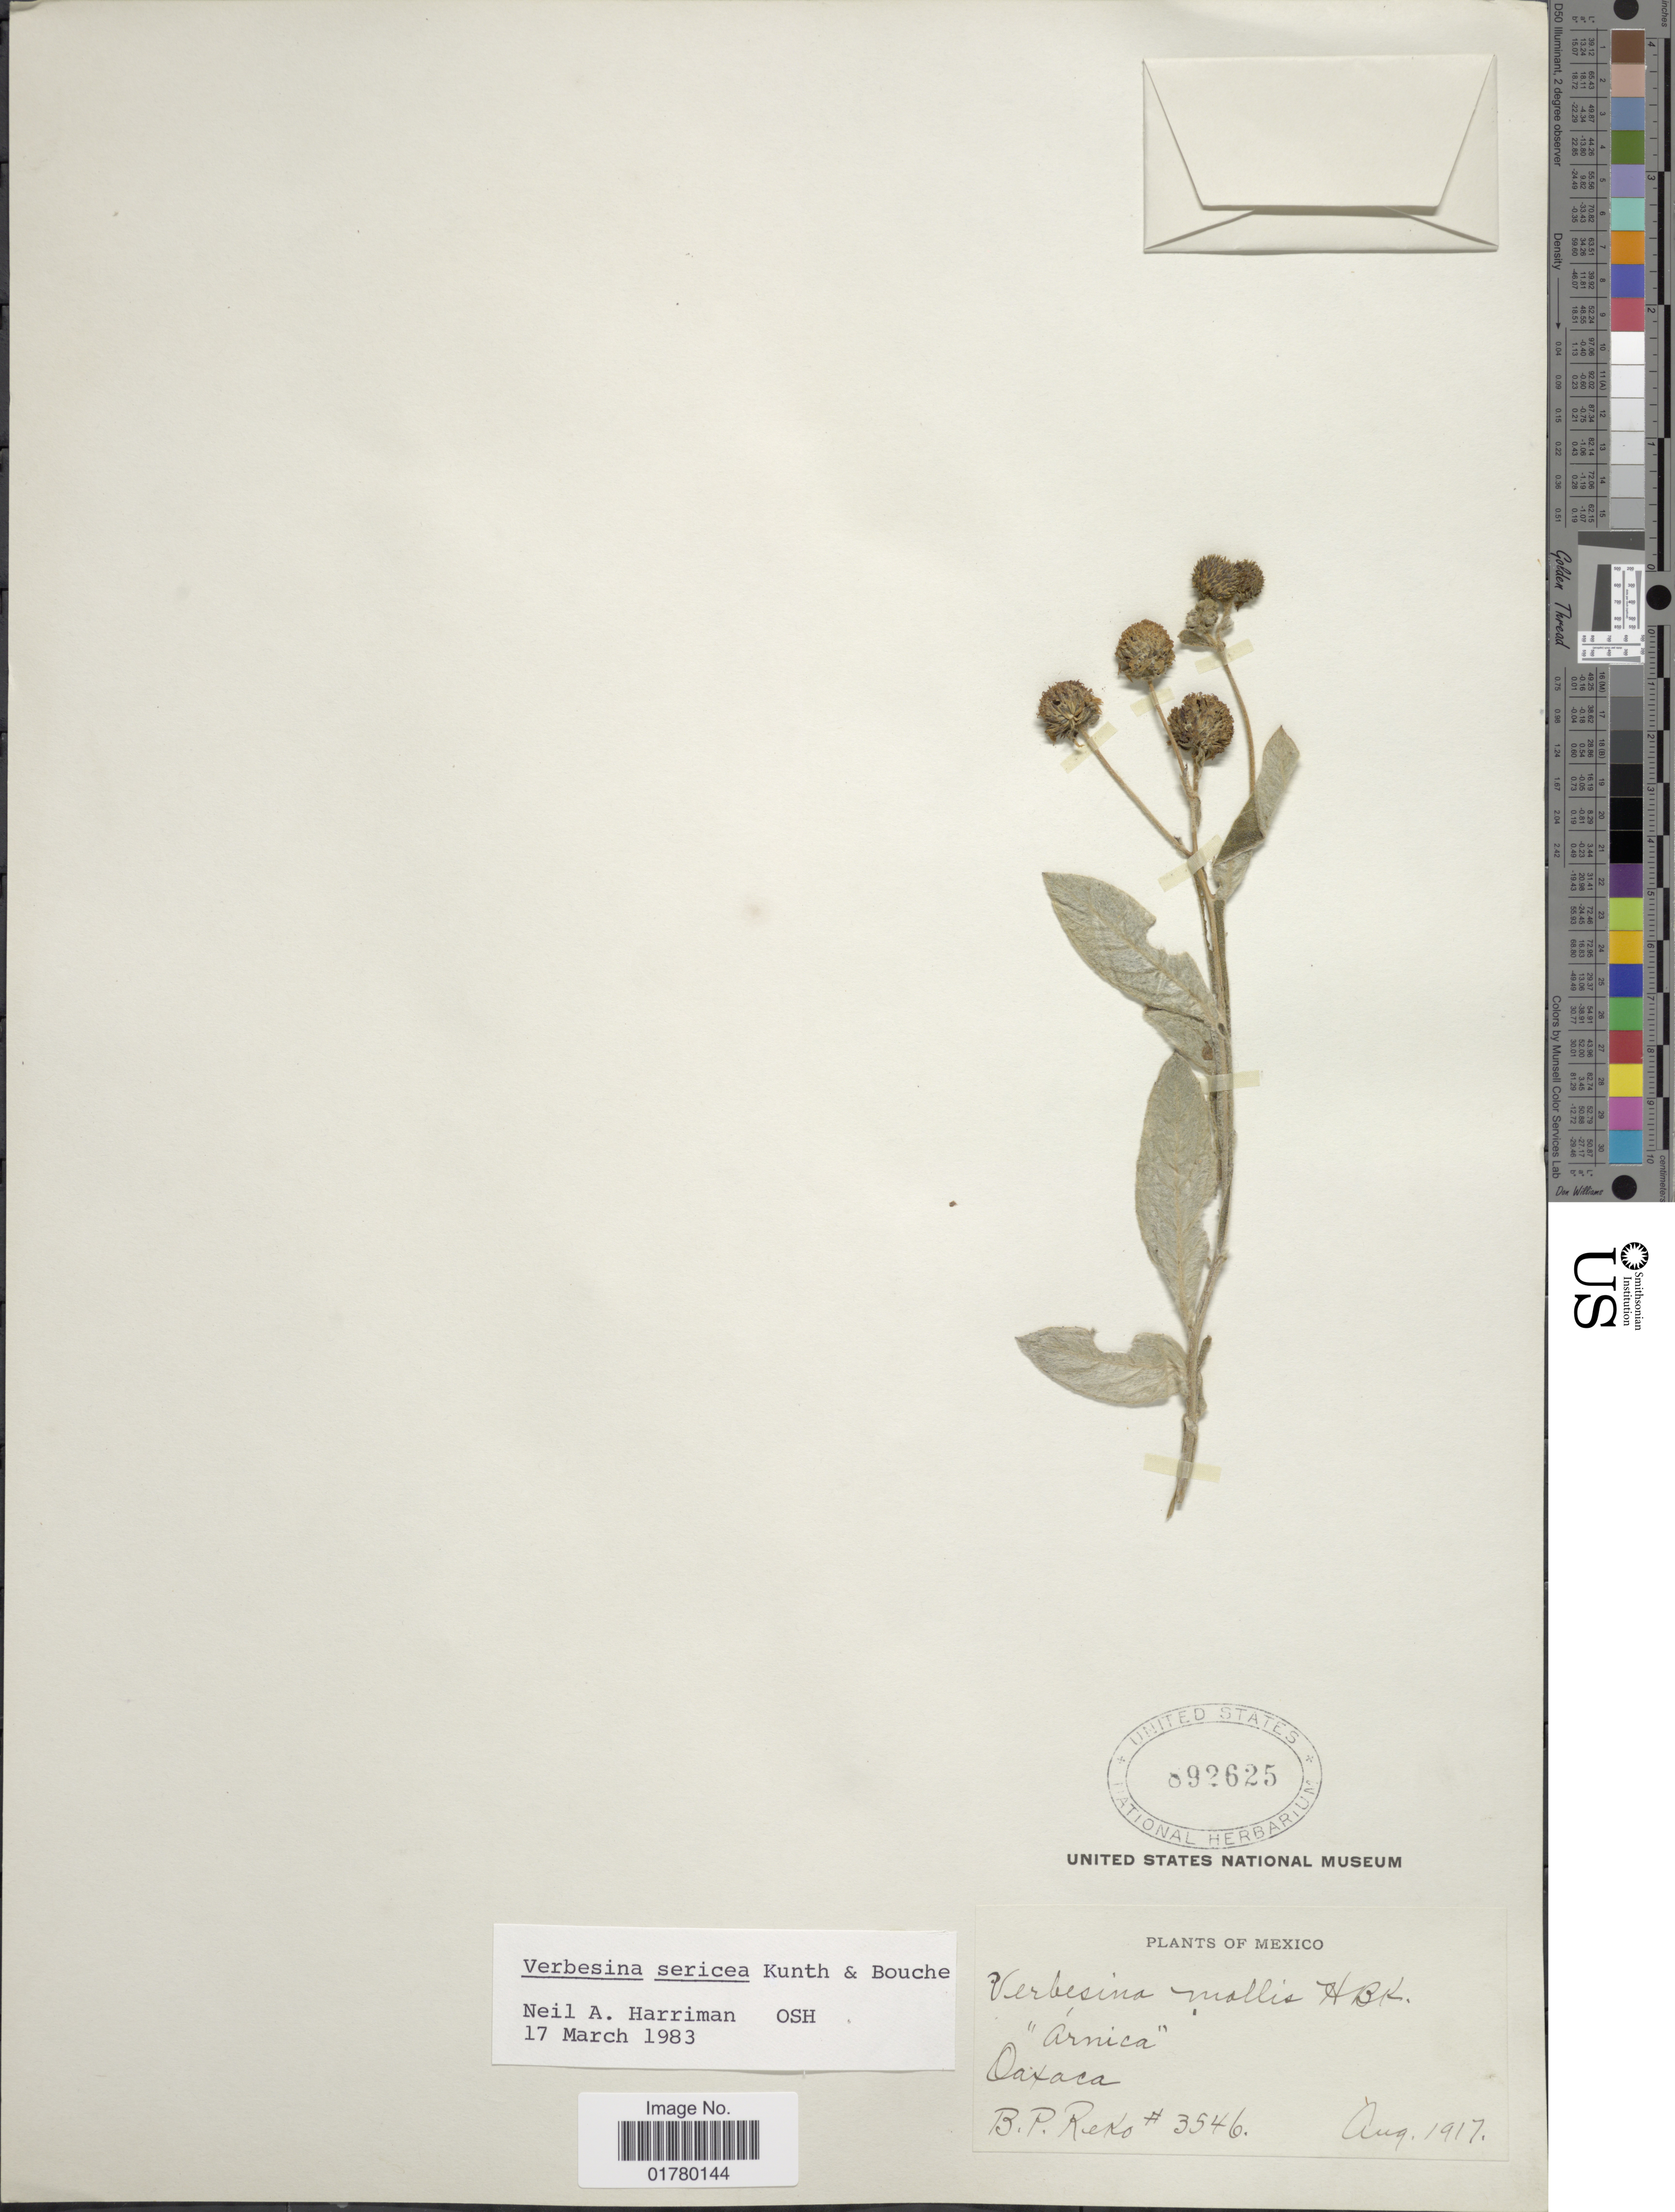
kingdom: Plantae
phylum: Tracheophyta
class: Magnoliopsida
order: Asterales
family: Asteraceae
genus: Verbesina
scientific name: Verbesina sericea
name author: Kunth & C.D. Bouché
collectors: B. P. Reko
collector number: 3546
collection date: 1917-08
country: Mexico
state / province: Oaxaca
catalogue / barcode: US 892625